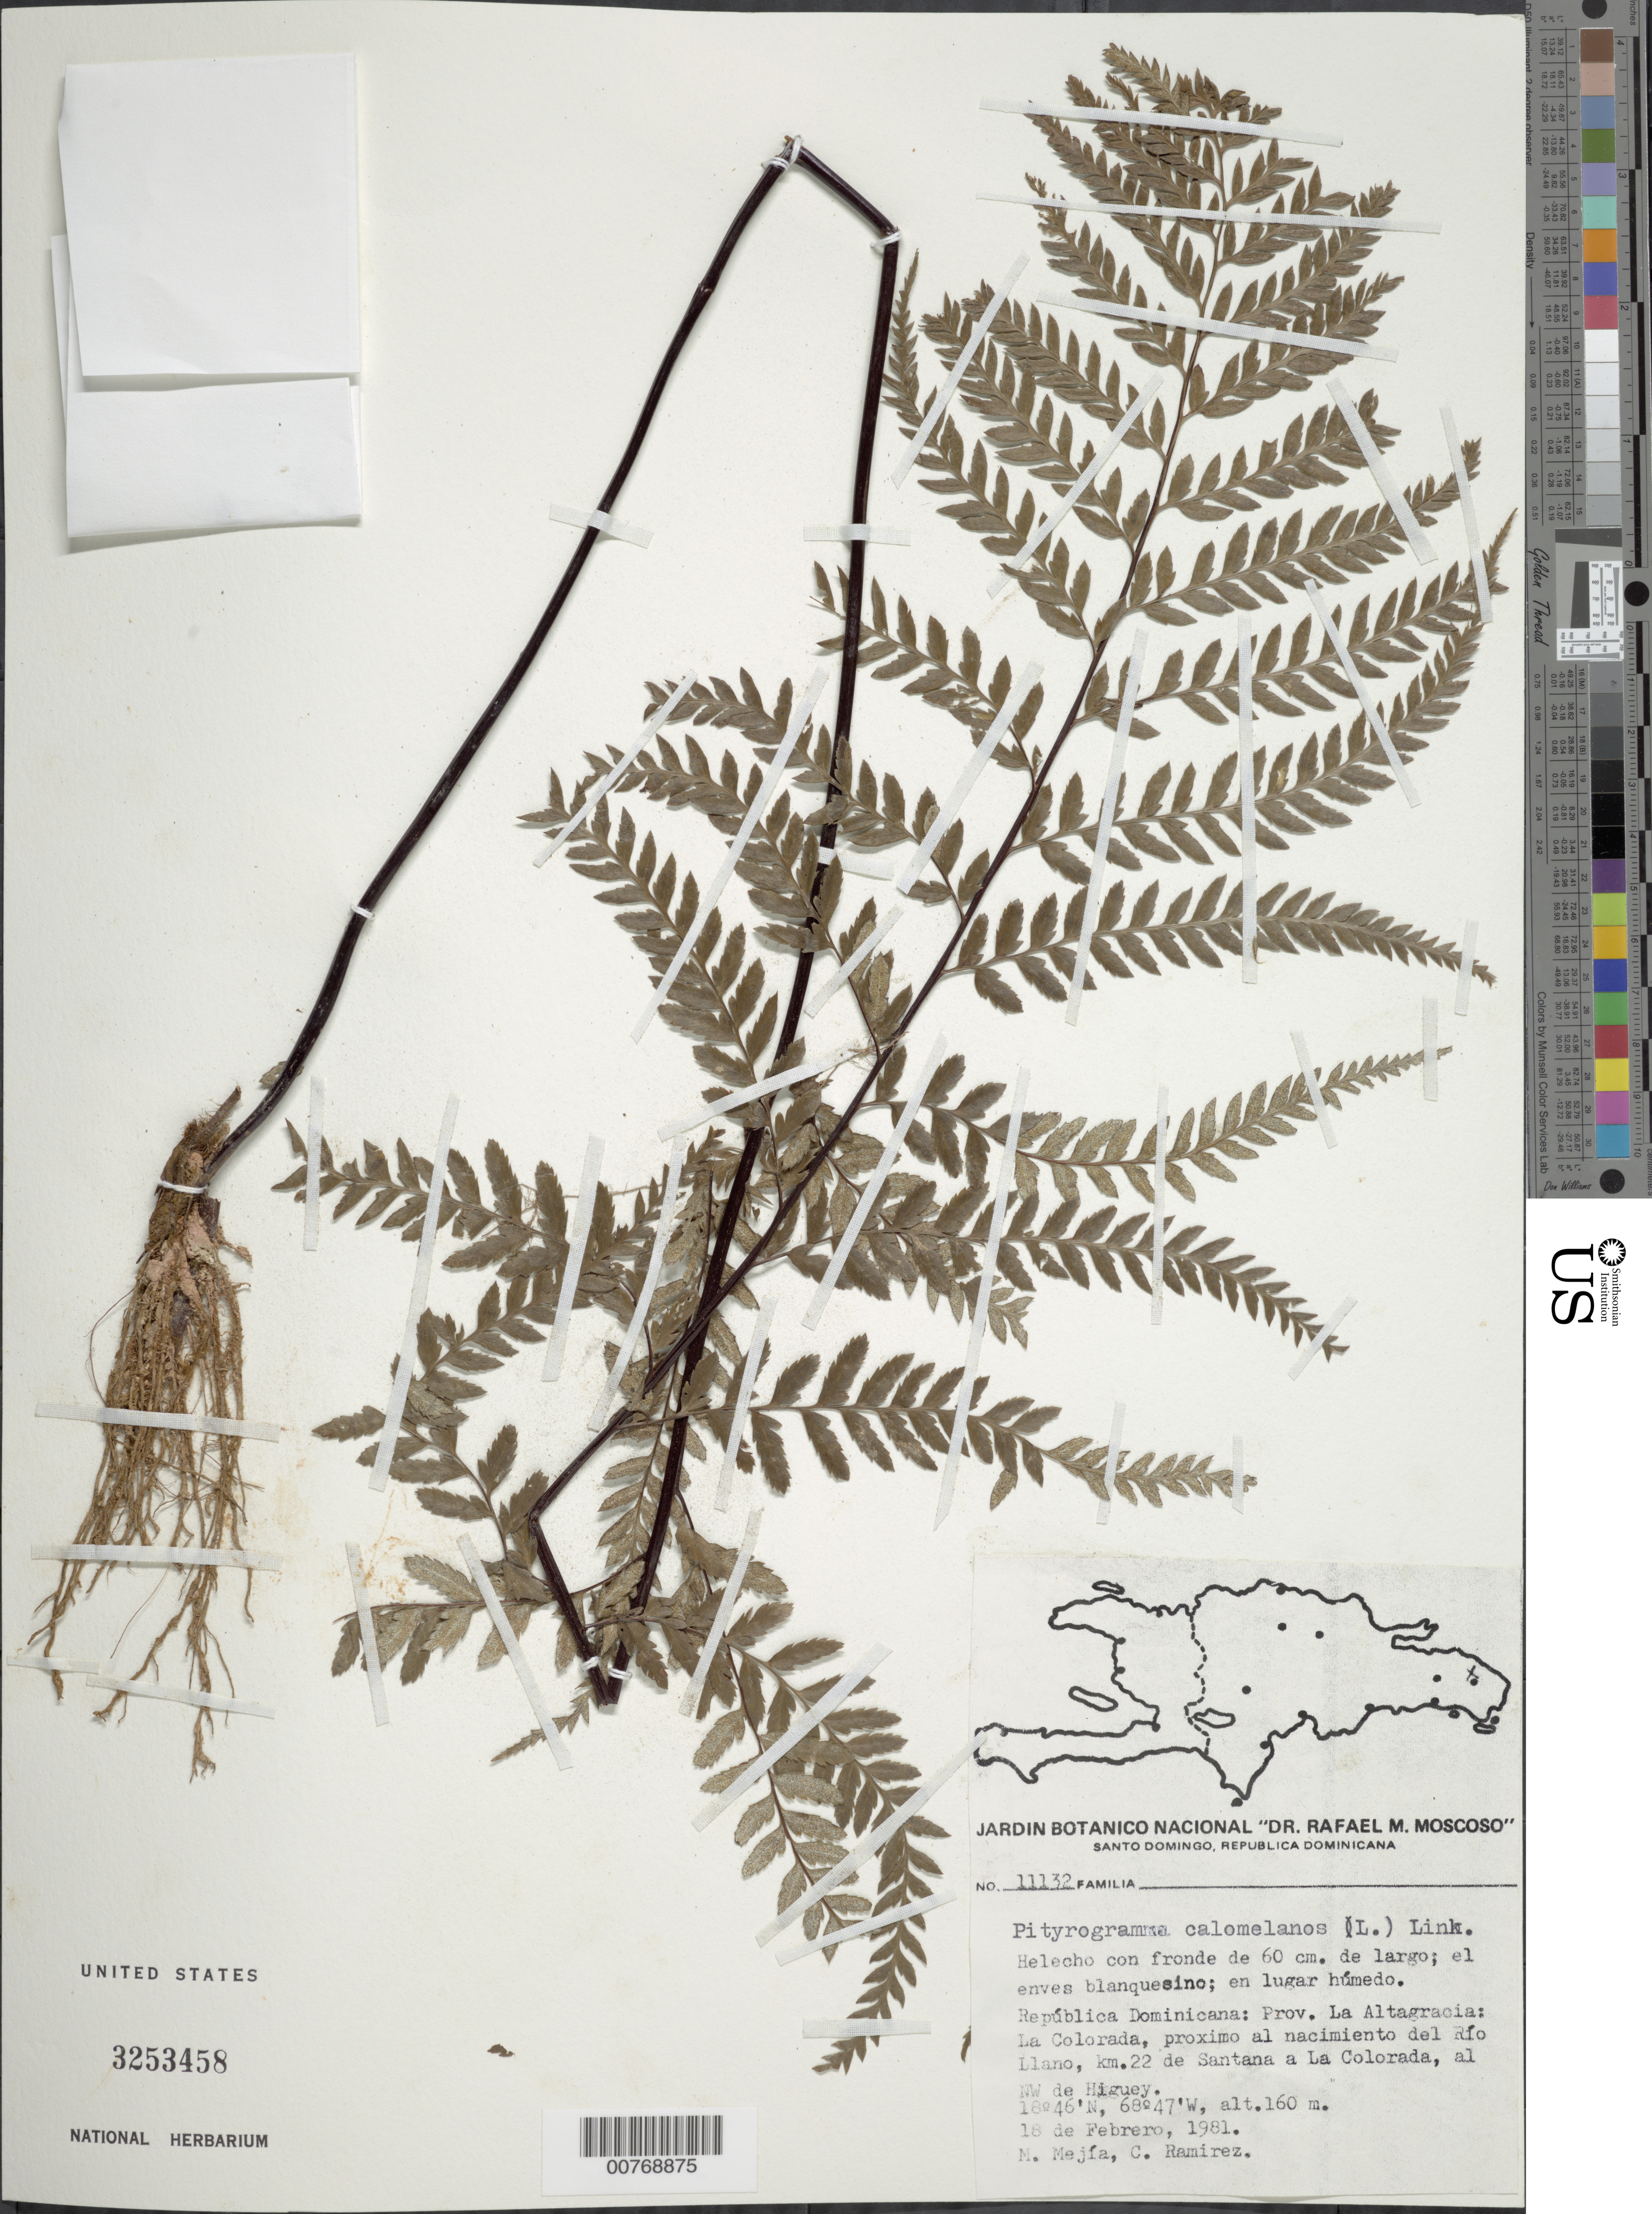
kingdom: Plantae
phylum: Tracheophyta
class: Polypodiopsida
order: Polypodiales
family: Pteridaceae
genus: Pityrogramma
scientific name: Pityrogramma calomelanos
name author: (L.) Link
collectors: M. Mejia & C. Ramirez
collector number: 11132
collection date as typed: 18 Feb 1981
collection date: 1981-02-18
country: Dominican Republic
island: Hispaniola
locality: Provincia La Altagracia, La Colorada, proximo al nacimiento del Rio Llano, km 22 de Santana a La Colorada, al NW de Higuey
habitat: En lugar humedo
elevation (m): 160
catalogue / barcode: US 3253458